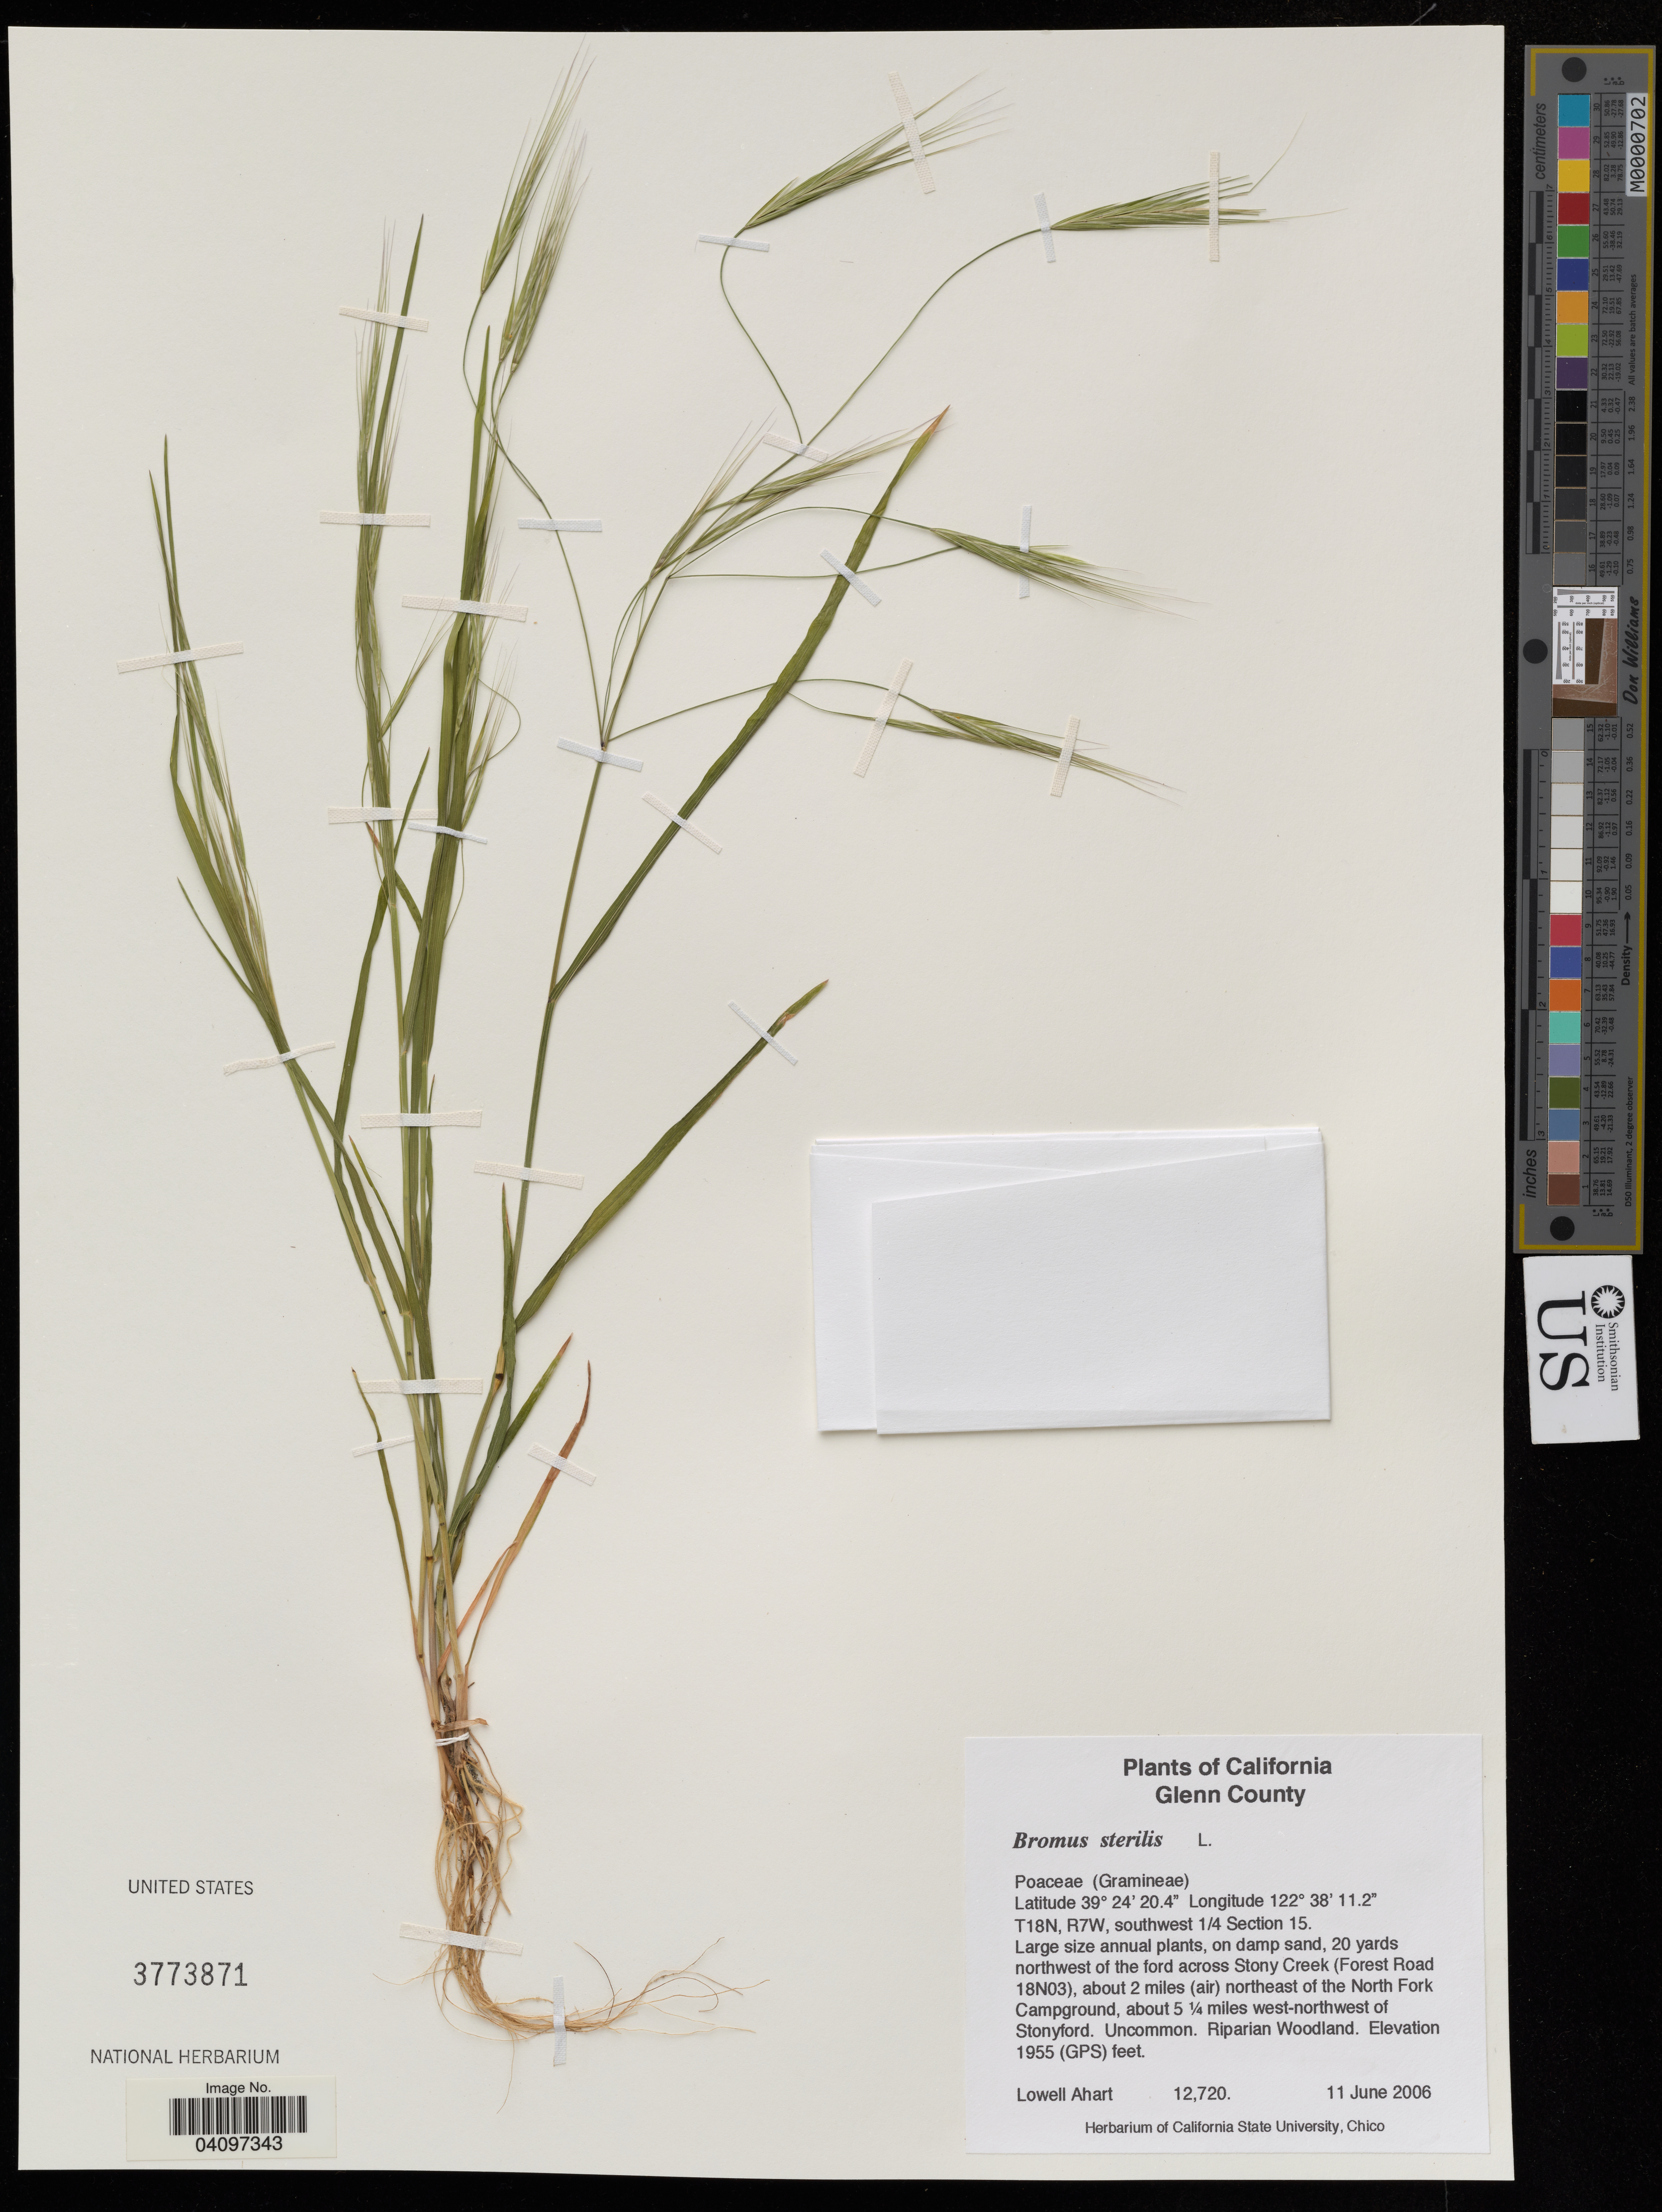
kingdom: Plantae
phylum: Tracheophyta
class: Liliopsida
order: Poales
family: Poaceae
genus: Bromus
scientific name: Bromus sterilis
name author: L.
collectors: L. Ahart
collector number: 12720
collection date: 2006-06-11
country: United States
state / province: California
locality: Glenn County. T18N, R7W, southwest 1/4 Section 15. 20 yards northwest of the ford across Stony Creek (Forest Road 18N03), about 2 miles (air) northeast of the North Fork Campground, about 5 1/4 miles west-northwest of Stonyford.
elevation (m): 596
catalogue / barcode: US 3773871